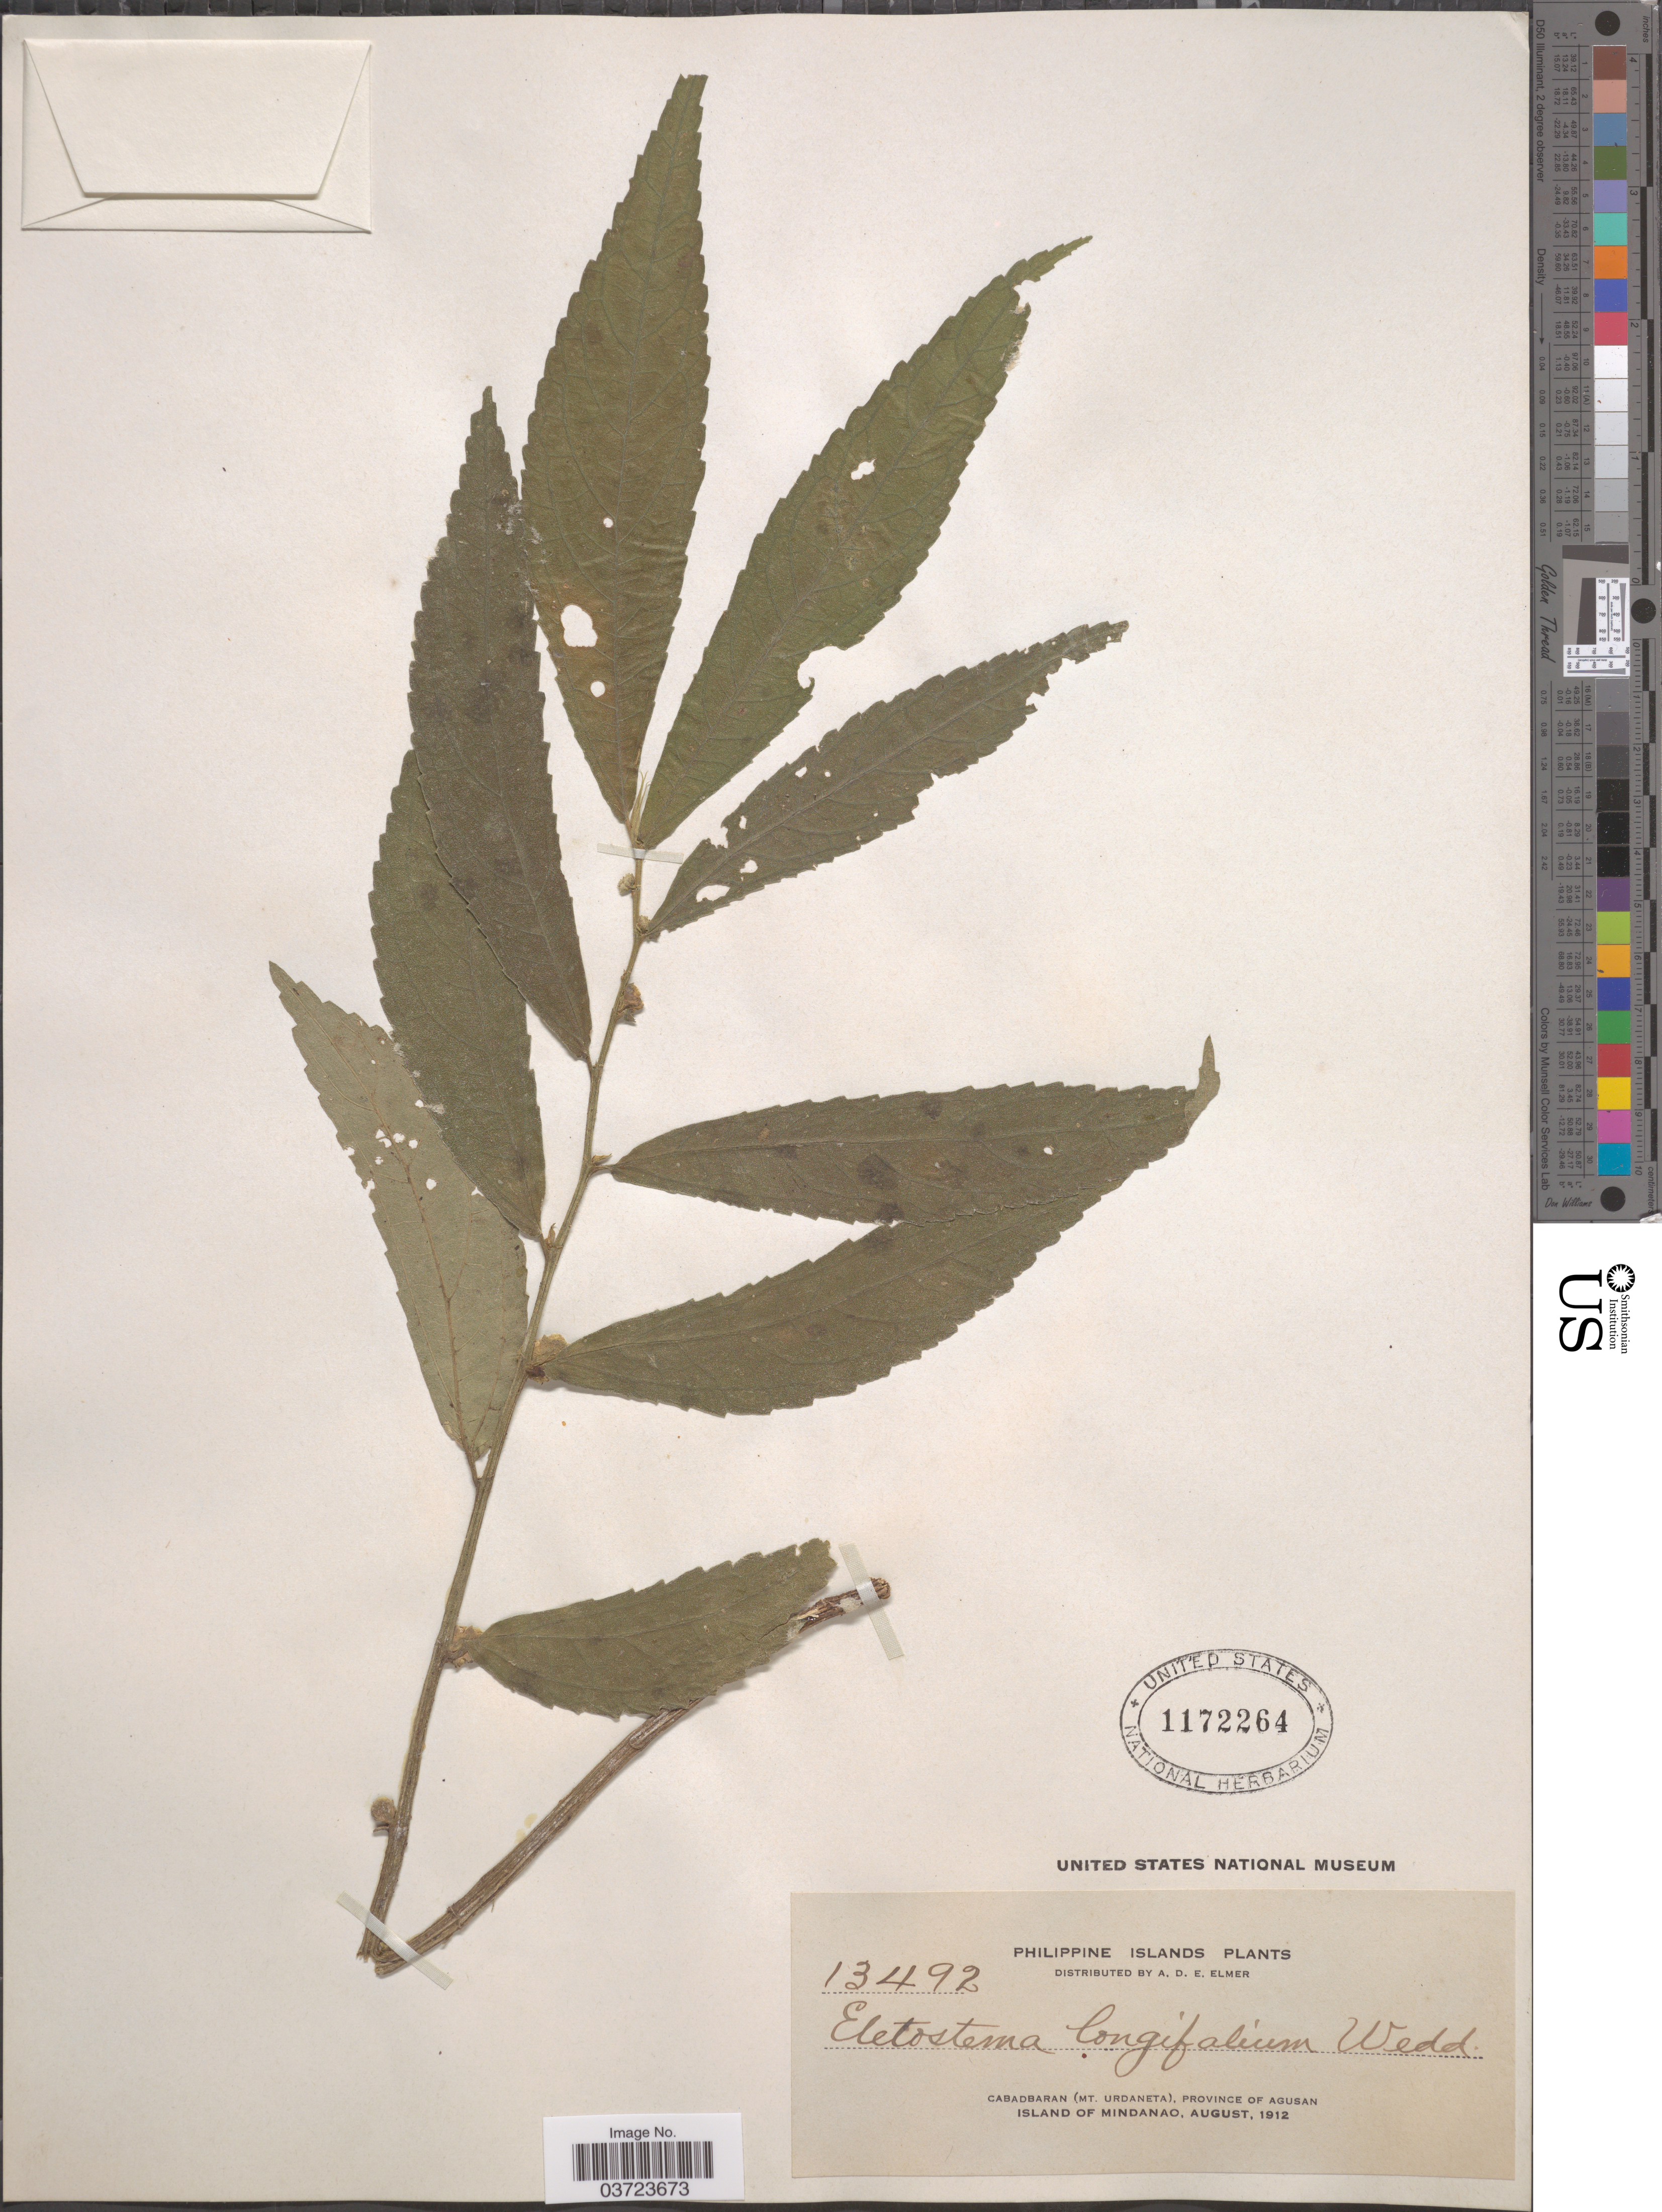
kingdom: Plantae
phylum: Tracheophyta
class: Magnoliopsida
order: Rosales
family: Urticaceae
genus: Elatostema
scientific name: Elatostema longifolium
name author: Wedd.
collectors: A. D. E. Elmer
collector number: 13492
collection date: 1912-08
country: Philippines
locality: Philippine Islands. Cabadbaran (Mt. Urdaneta), Province of Agusan. Island of Mindanao.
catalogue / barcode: US 1172264